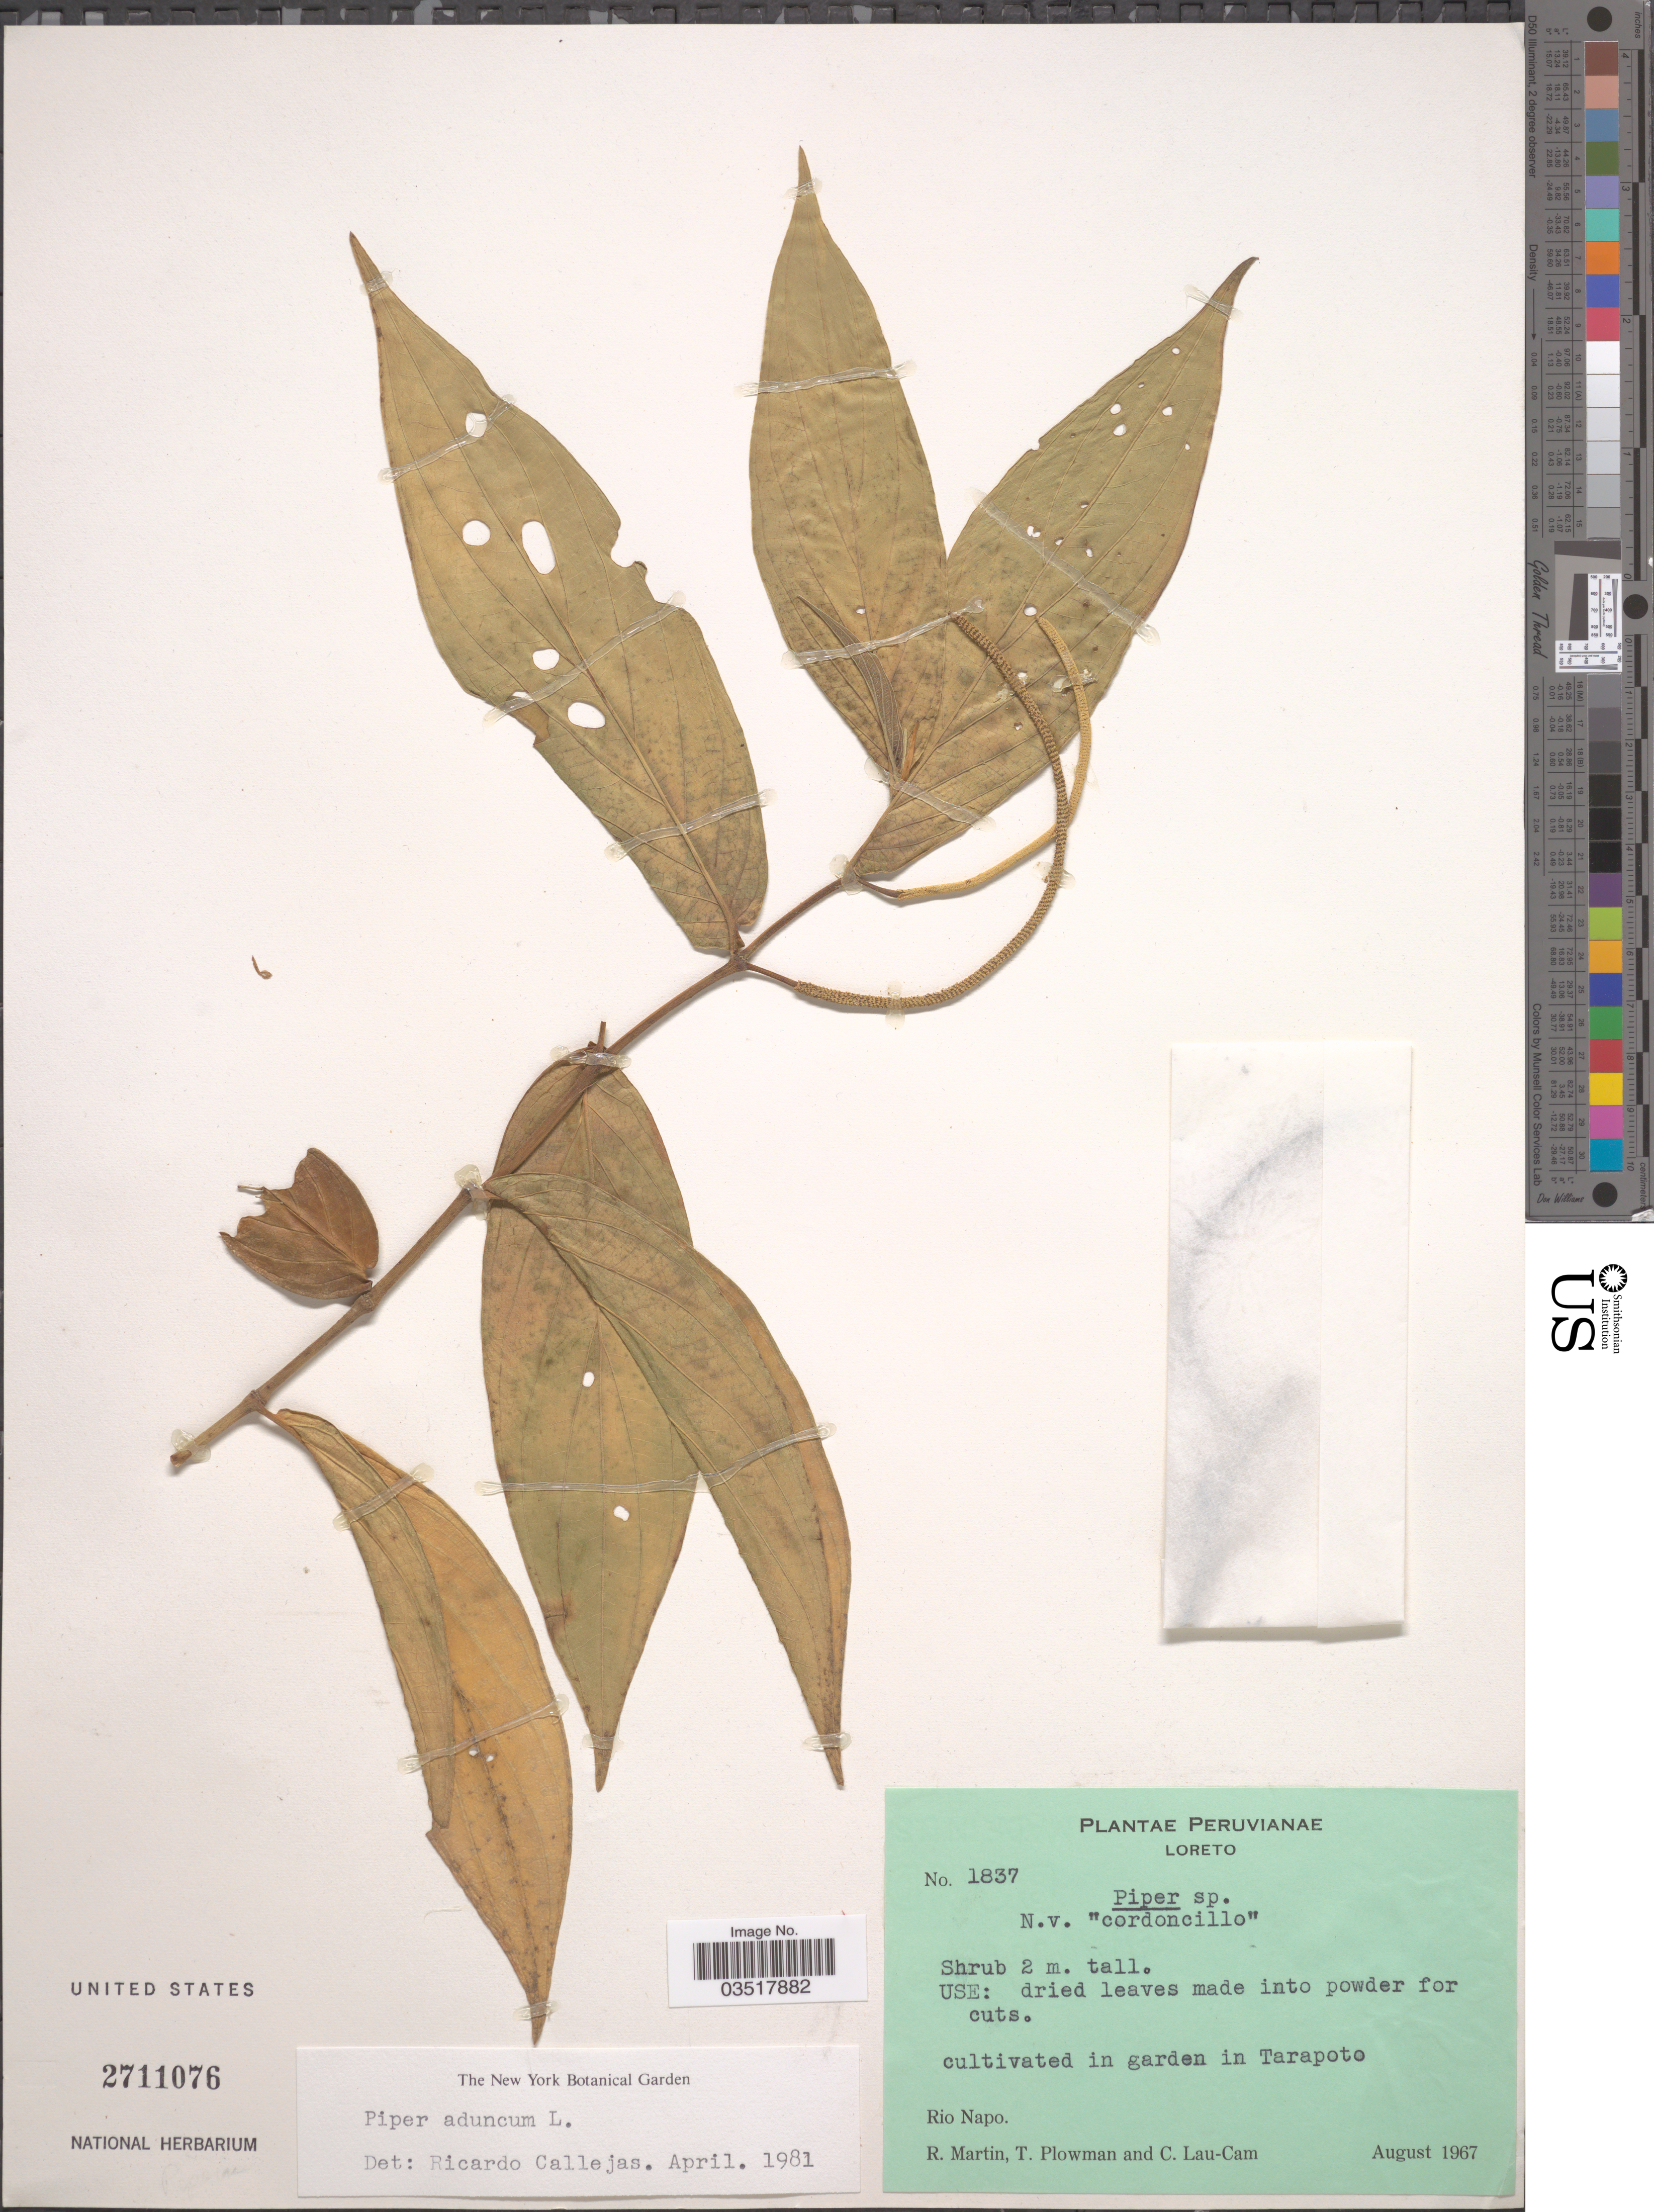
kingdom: Plantae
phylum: Tracheophyta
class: Magnoliopsida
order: Piperales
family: Piperaceae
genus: Piper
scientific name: Piper aduncum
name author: L.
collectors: R. Martin, T. Plowman & C. Lau-Cam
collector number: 1837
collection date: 1967-08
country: Peru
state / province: Loreto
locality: Garden in Tarapoto. Rio Napo.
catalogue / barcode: US 2711076